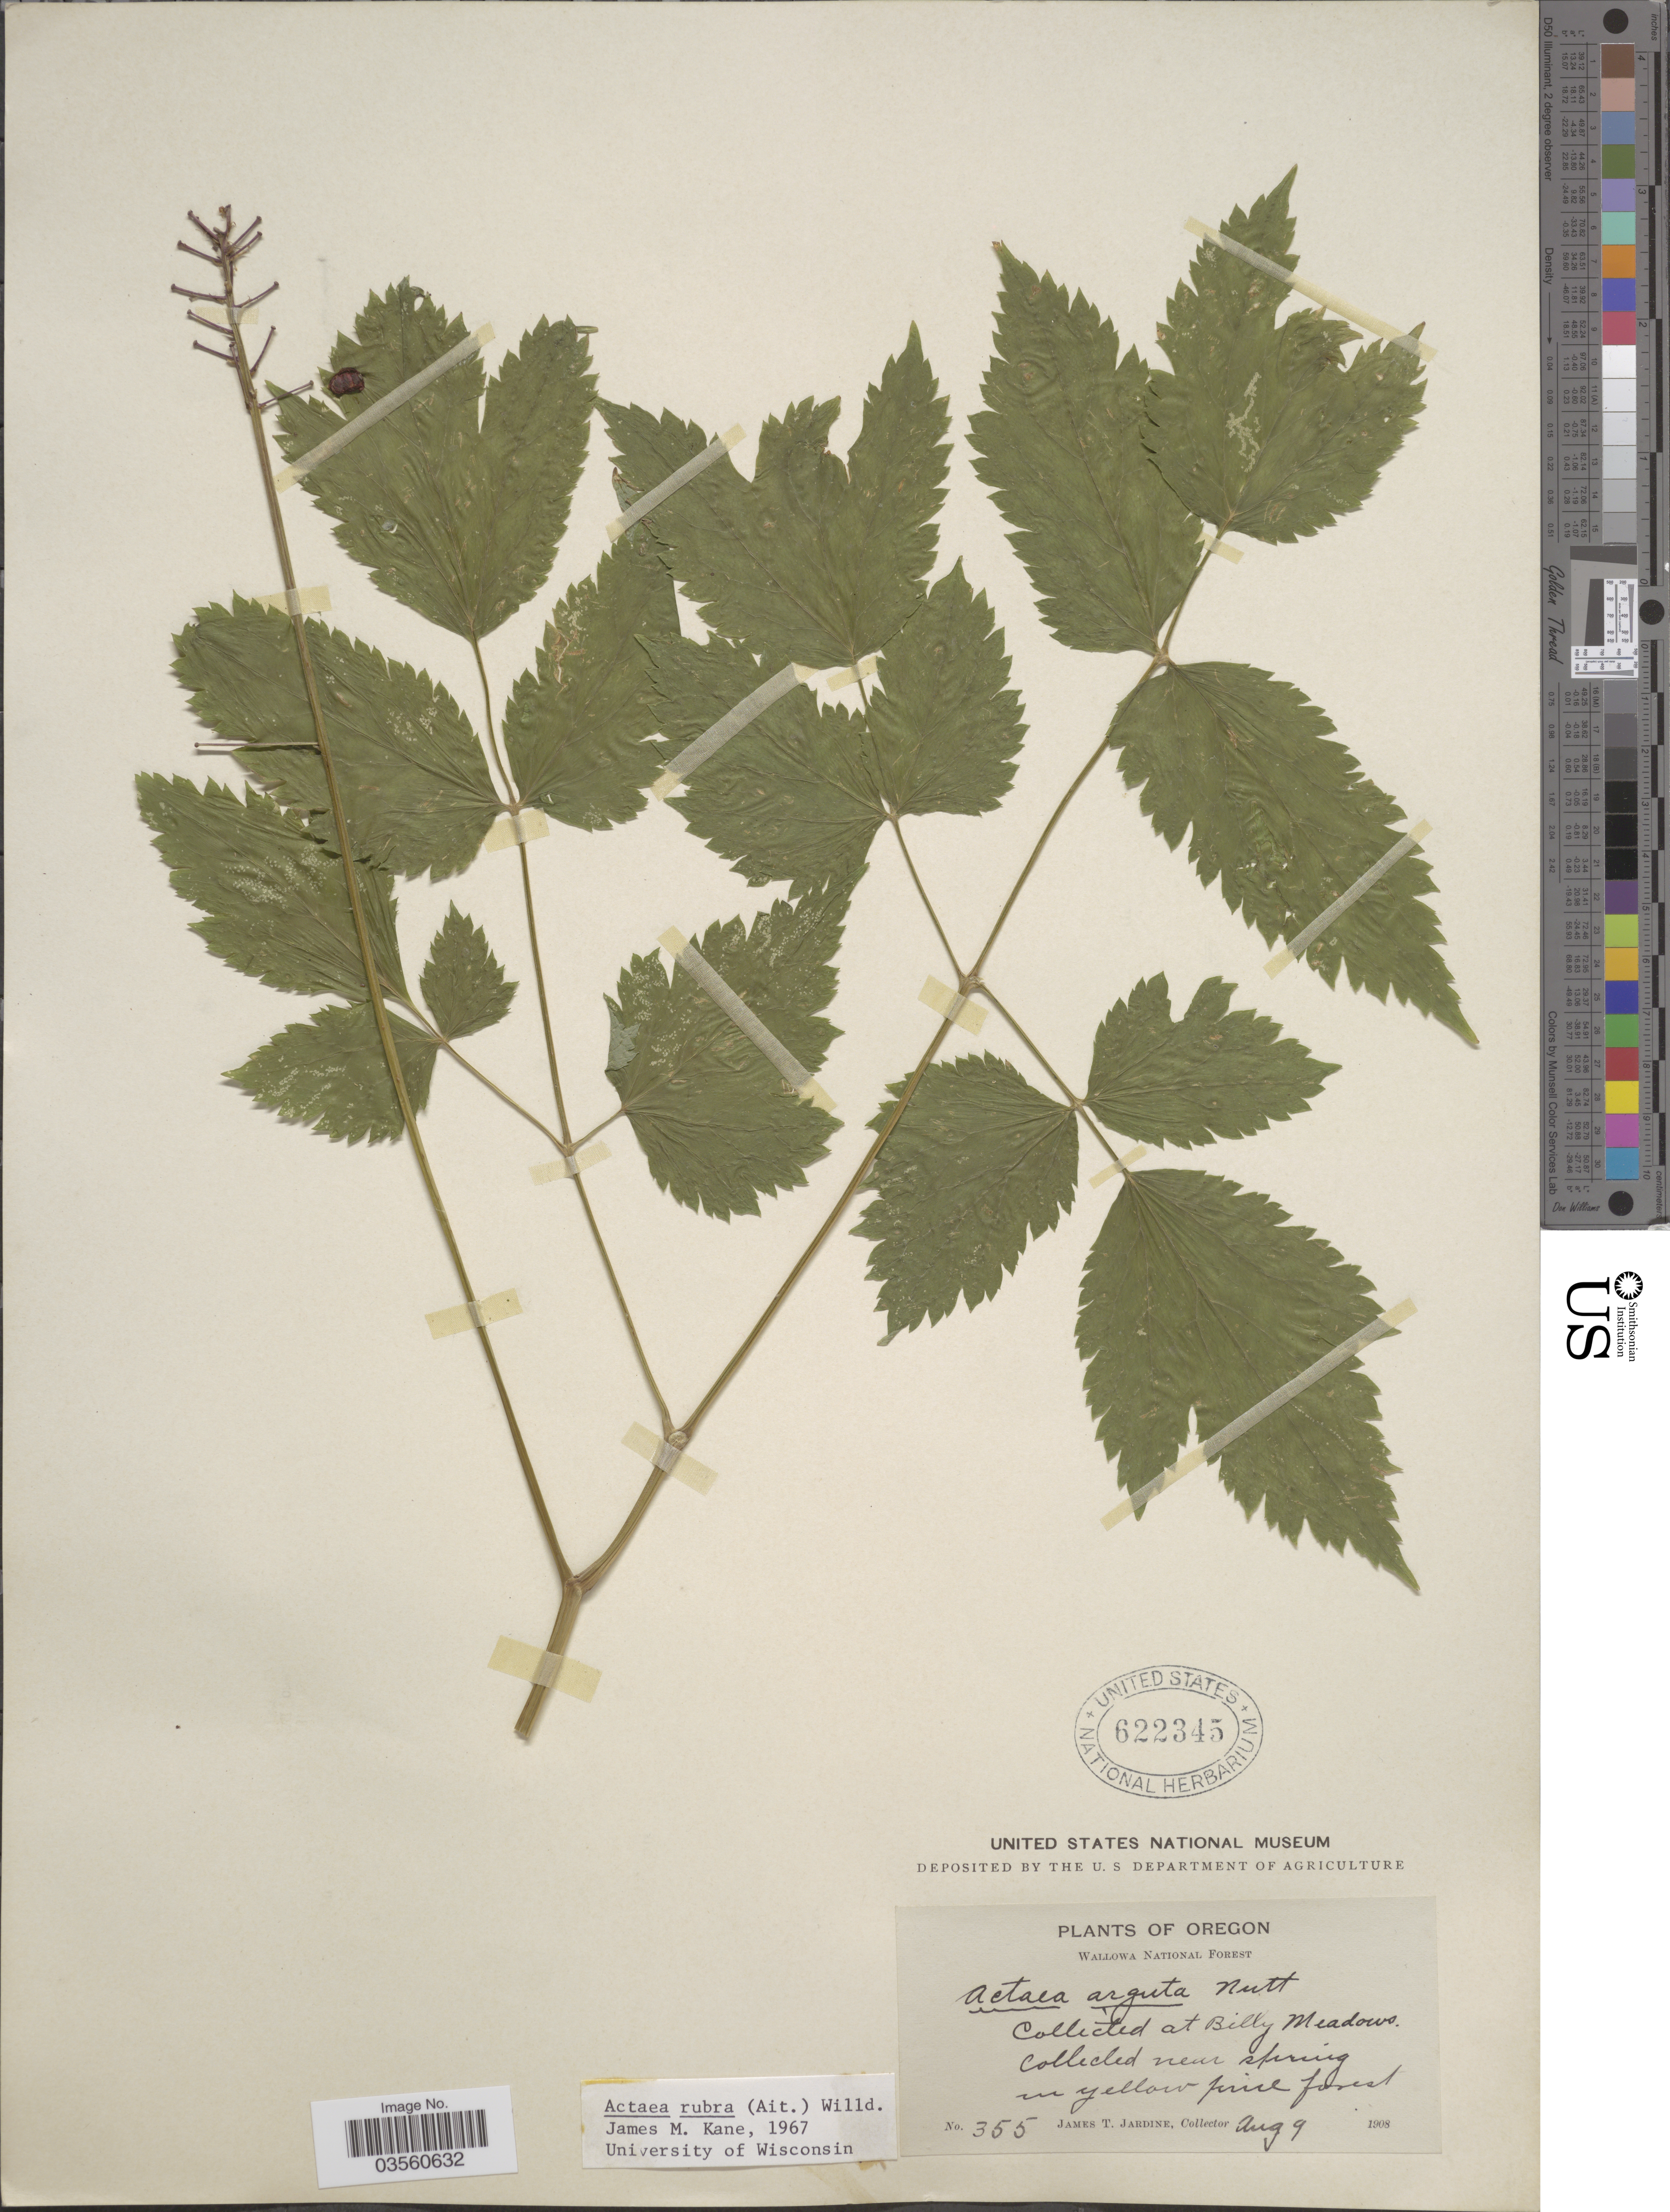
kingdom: Plantae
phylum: Tracheophyta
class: Magnoliopsida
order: Ranunculales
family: Ranunculaceae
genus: Actaea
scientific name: Actaea rubra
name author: (Aiton) Willd.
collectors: J. T. Jardine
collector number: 355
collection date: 1908-08-09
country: United States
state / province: Oregon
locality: Wallowa National Forest. Billy Meadows. Near spring in yellow pine forest.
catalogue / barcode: US 622345